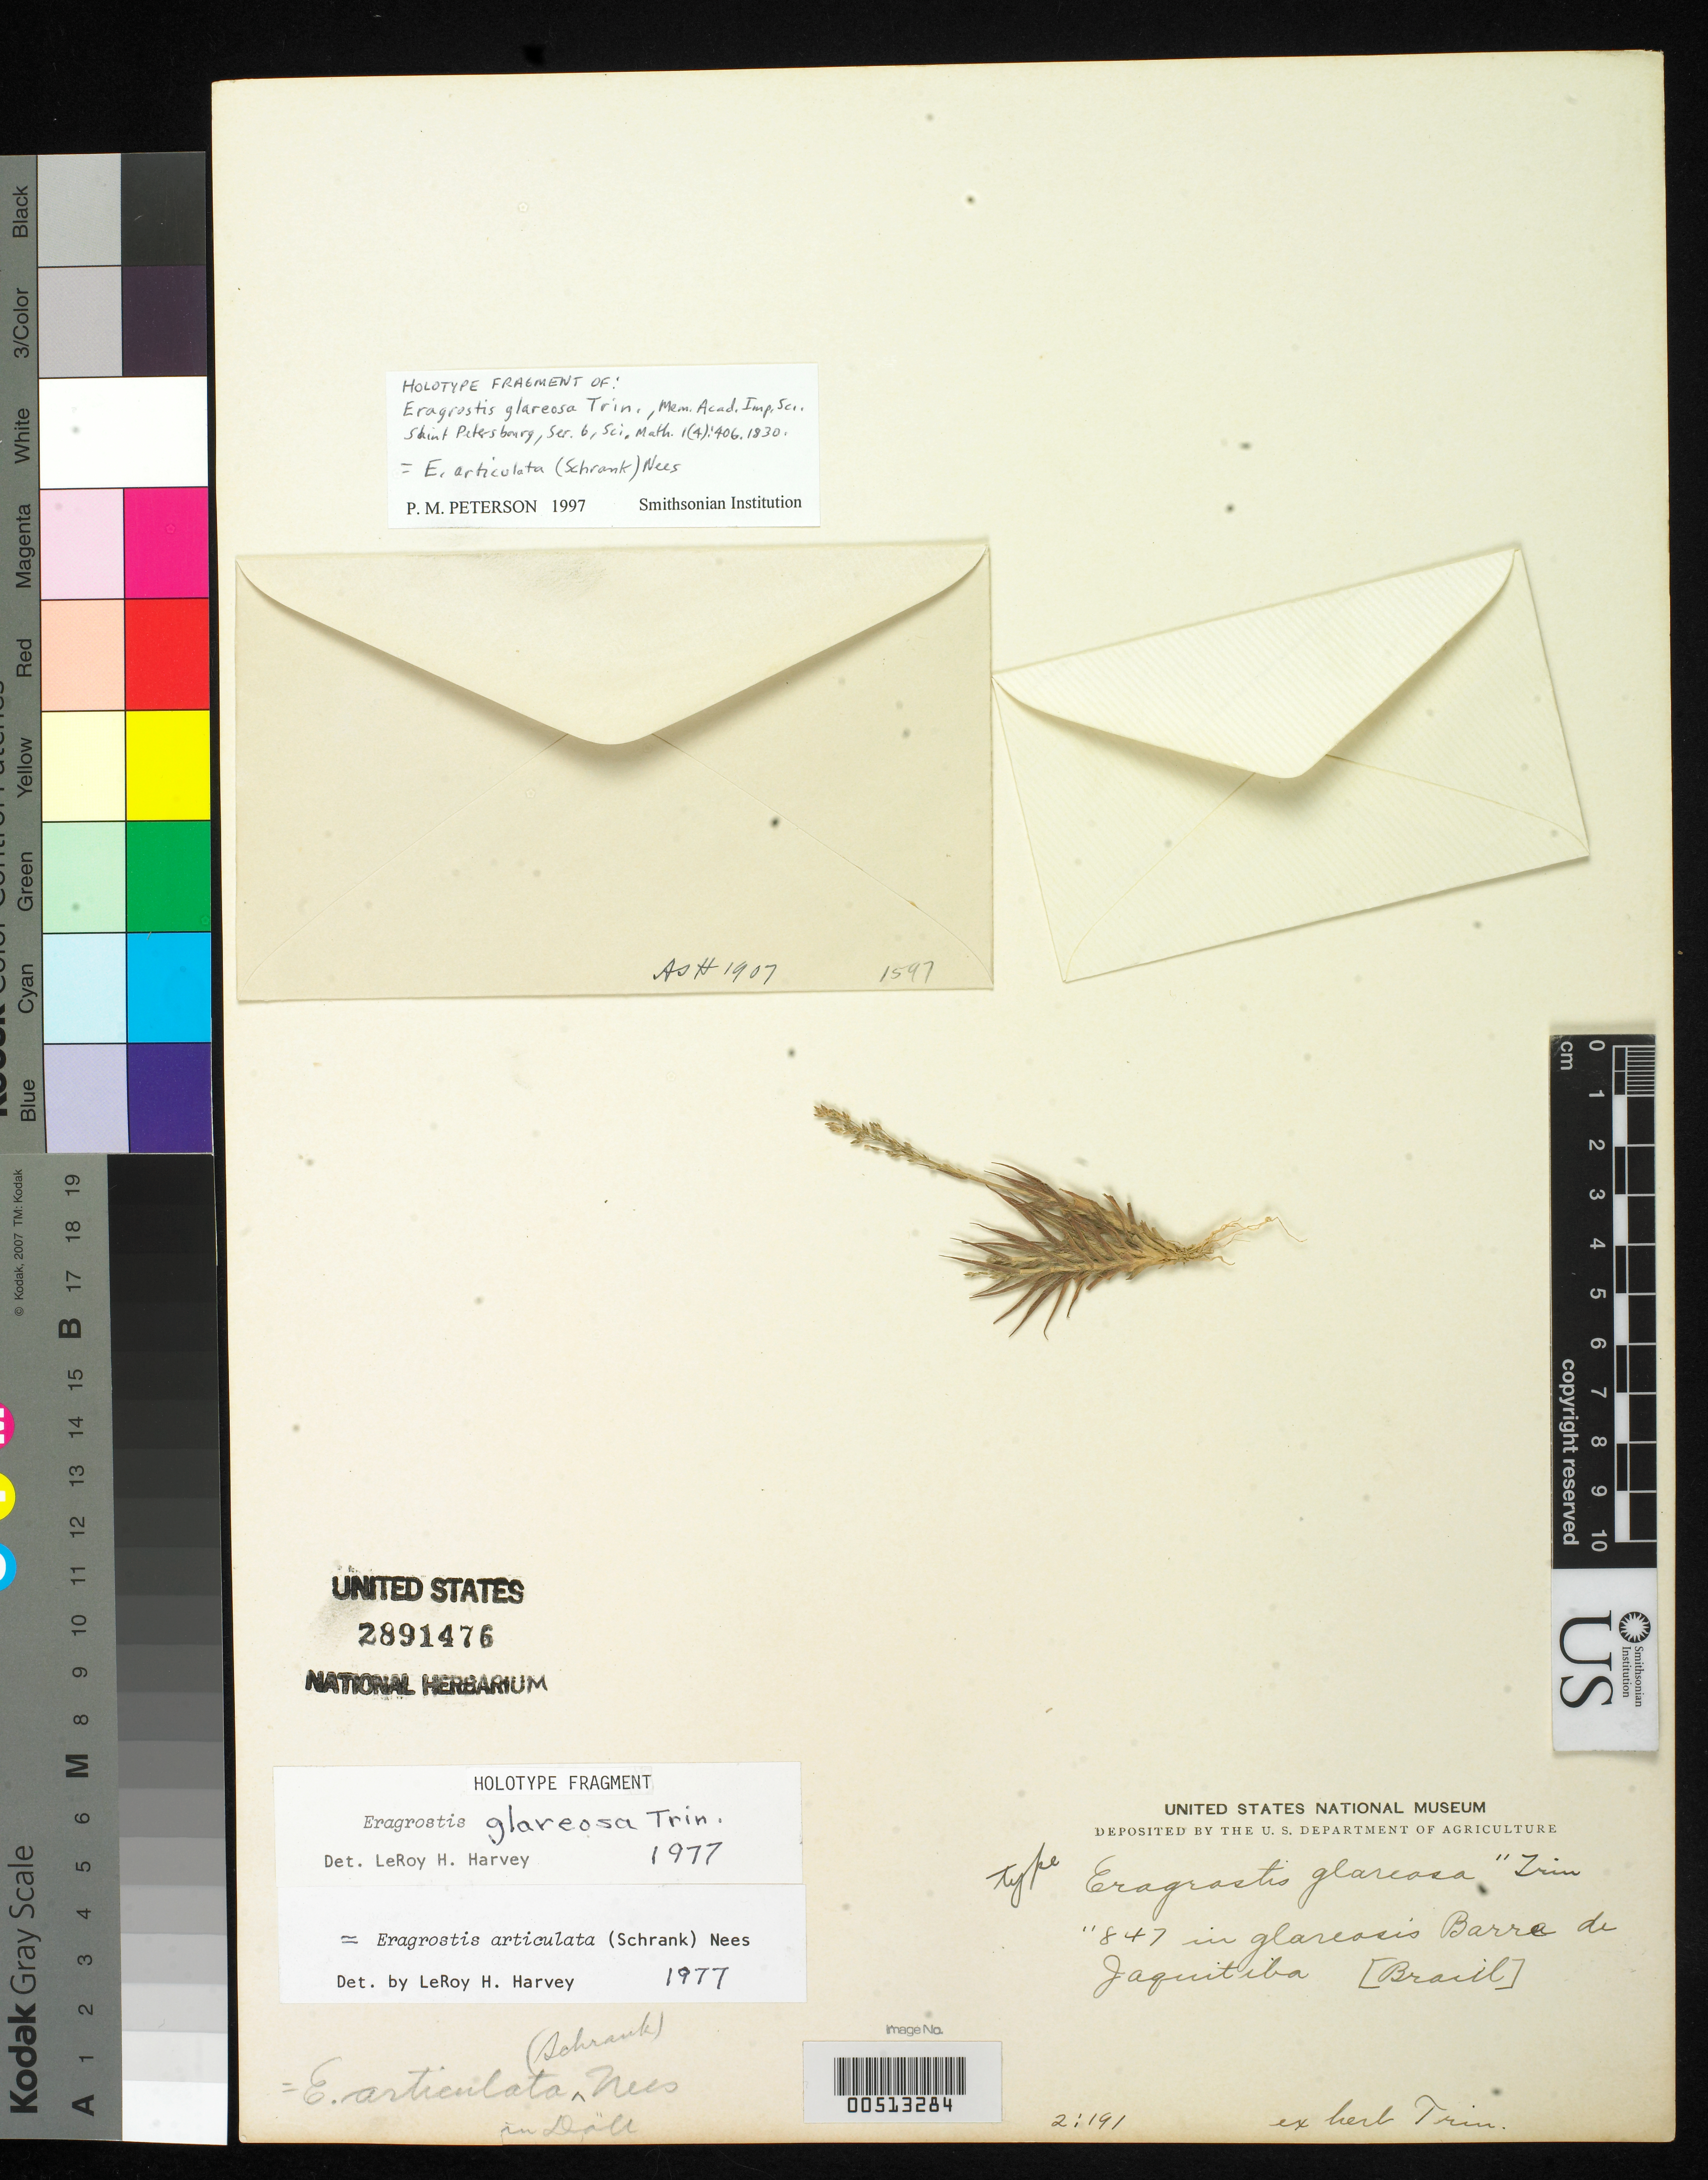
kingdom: Plantae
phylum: Tracheophyta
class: Liliopsida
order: Poales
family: Poaceae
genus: Eragrostis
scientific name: Eragrostis glareosa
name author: Trin.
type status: Type Fragment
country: Brazil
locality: In glareosis Barra de Jaquitiba [In gravelly areas of Barra de Jaquitiba].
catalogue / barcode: US 2891476